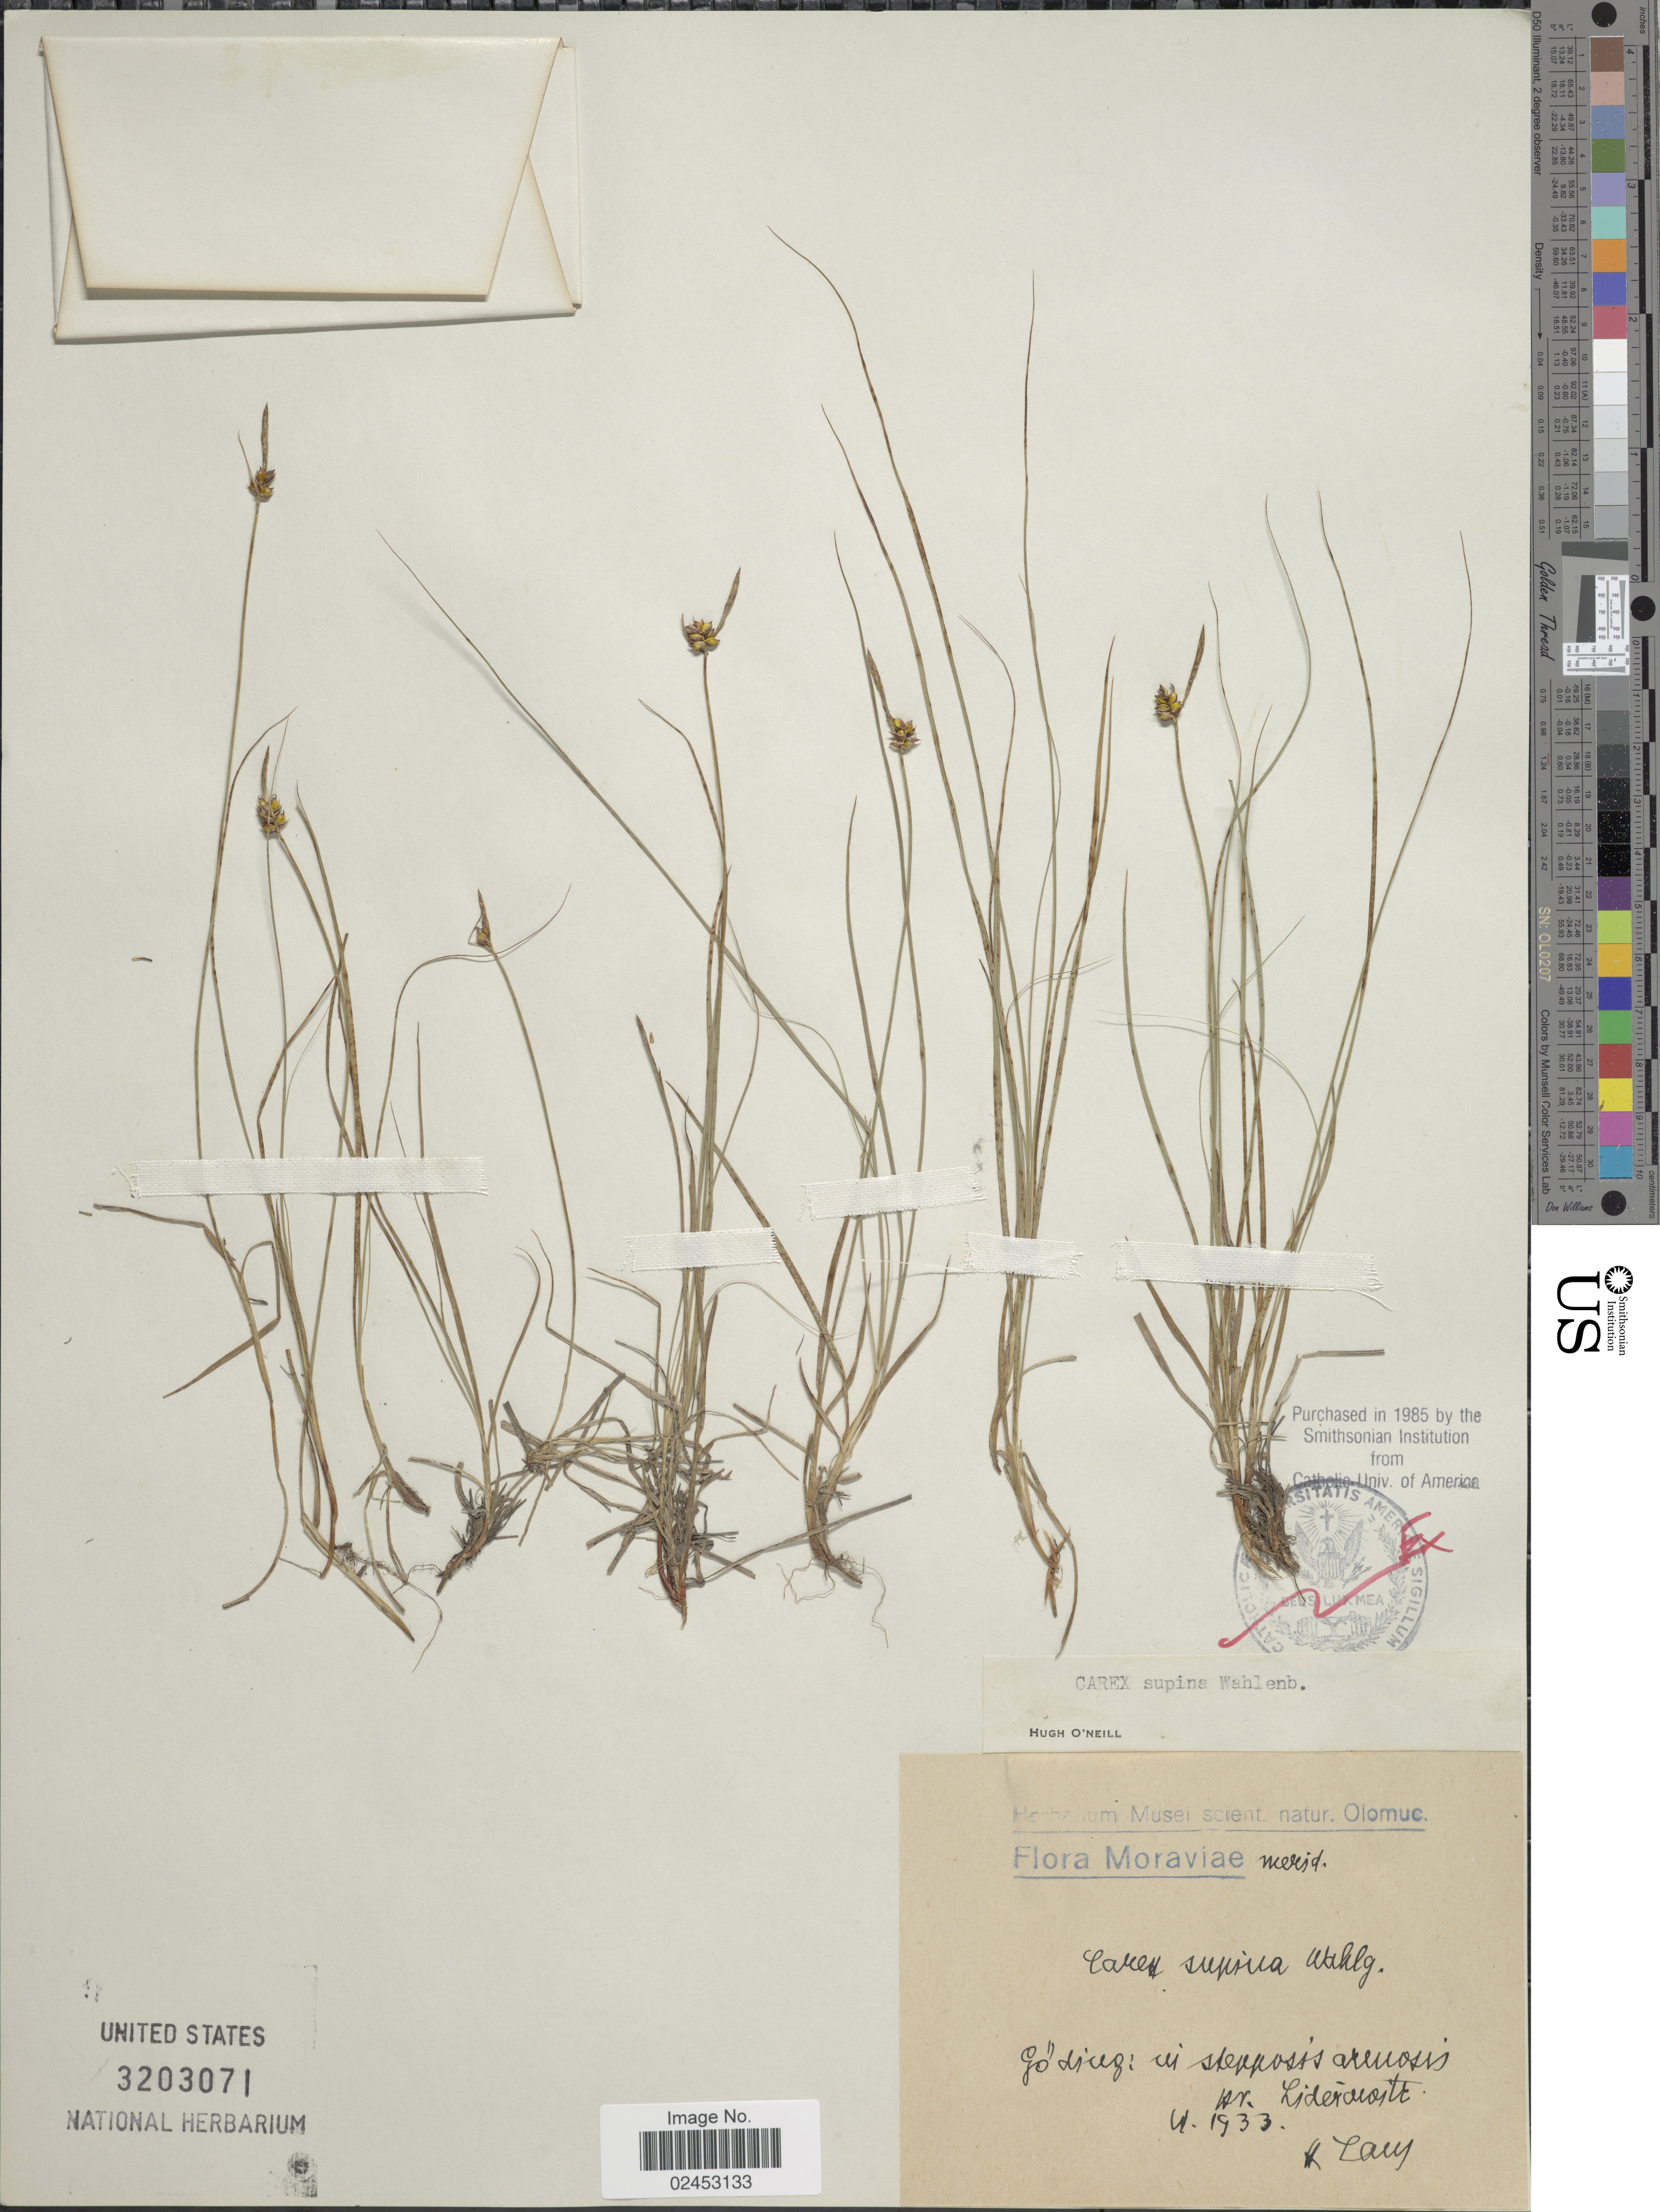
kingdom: Plantae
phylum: Tracheophyta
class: Liliopsida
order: Poales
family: Cyperaceae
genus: Carex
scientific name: Carex supina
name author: Willd. ex Wahlenb.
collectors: H. J. Lam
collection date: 1933-06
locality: Moraviae merid., Godicez [interpreted]: in stepposis arenosis pr. Liderawitz [interpreted].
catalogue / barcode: US 3203071